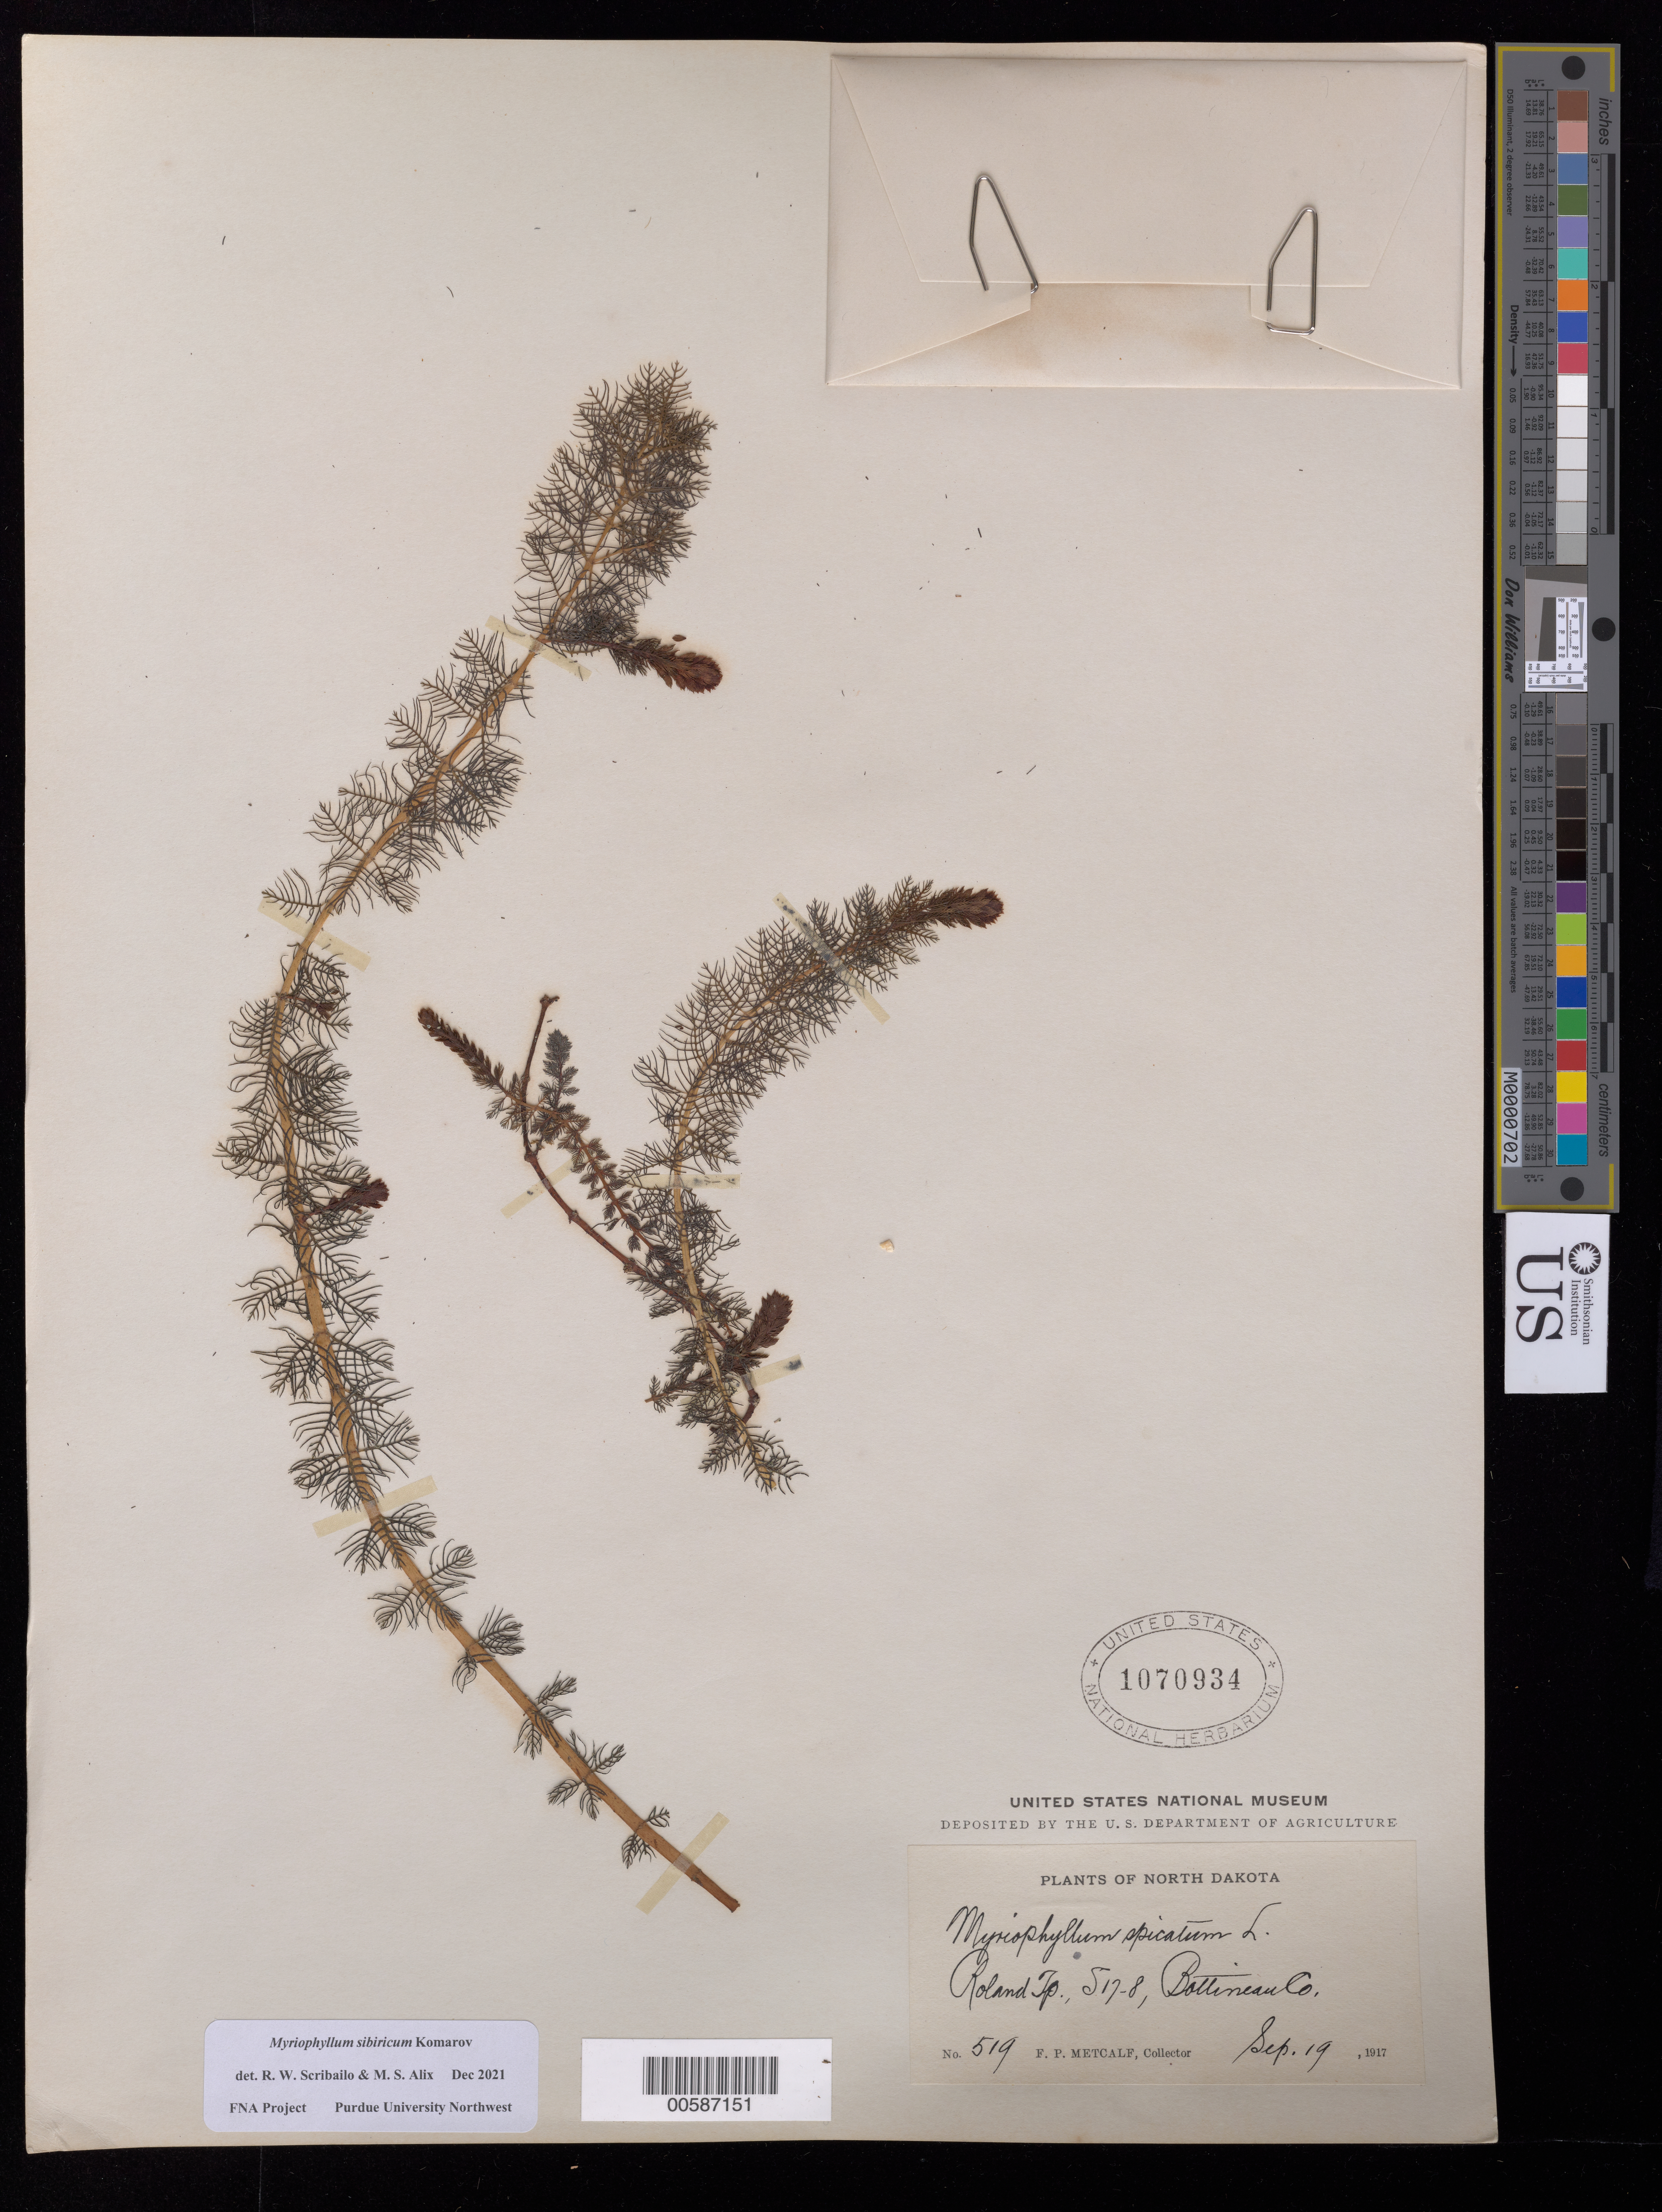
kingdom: Plantae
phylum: Tracheophyta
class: Magnoliopsida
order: Saxifragales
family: Haloragaceae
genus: Myriophyllum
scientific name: Myriophyllum sibiricum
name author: Kom.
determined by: Scribailo, R. W.; Alix, M. S.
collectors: F. P. Metcalf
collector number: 519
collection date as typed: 19 Sep 1917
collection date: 1917-09-19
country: United States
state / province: North Dakota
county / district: Bottineau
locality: Roland Twp.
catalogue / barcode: US 1070934